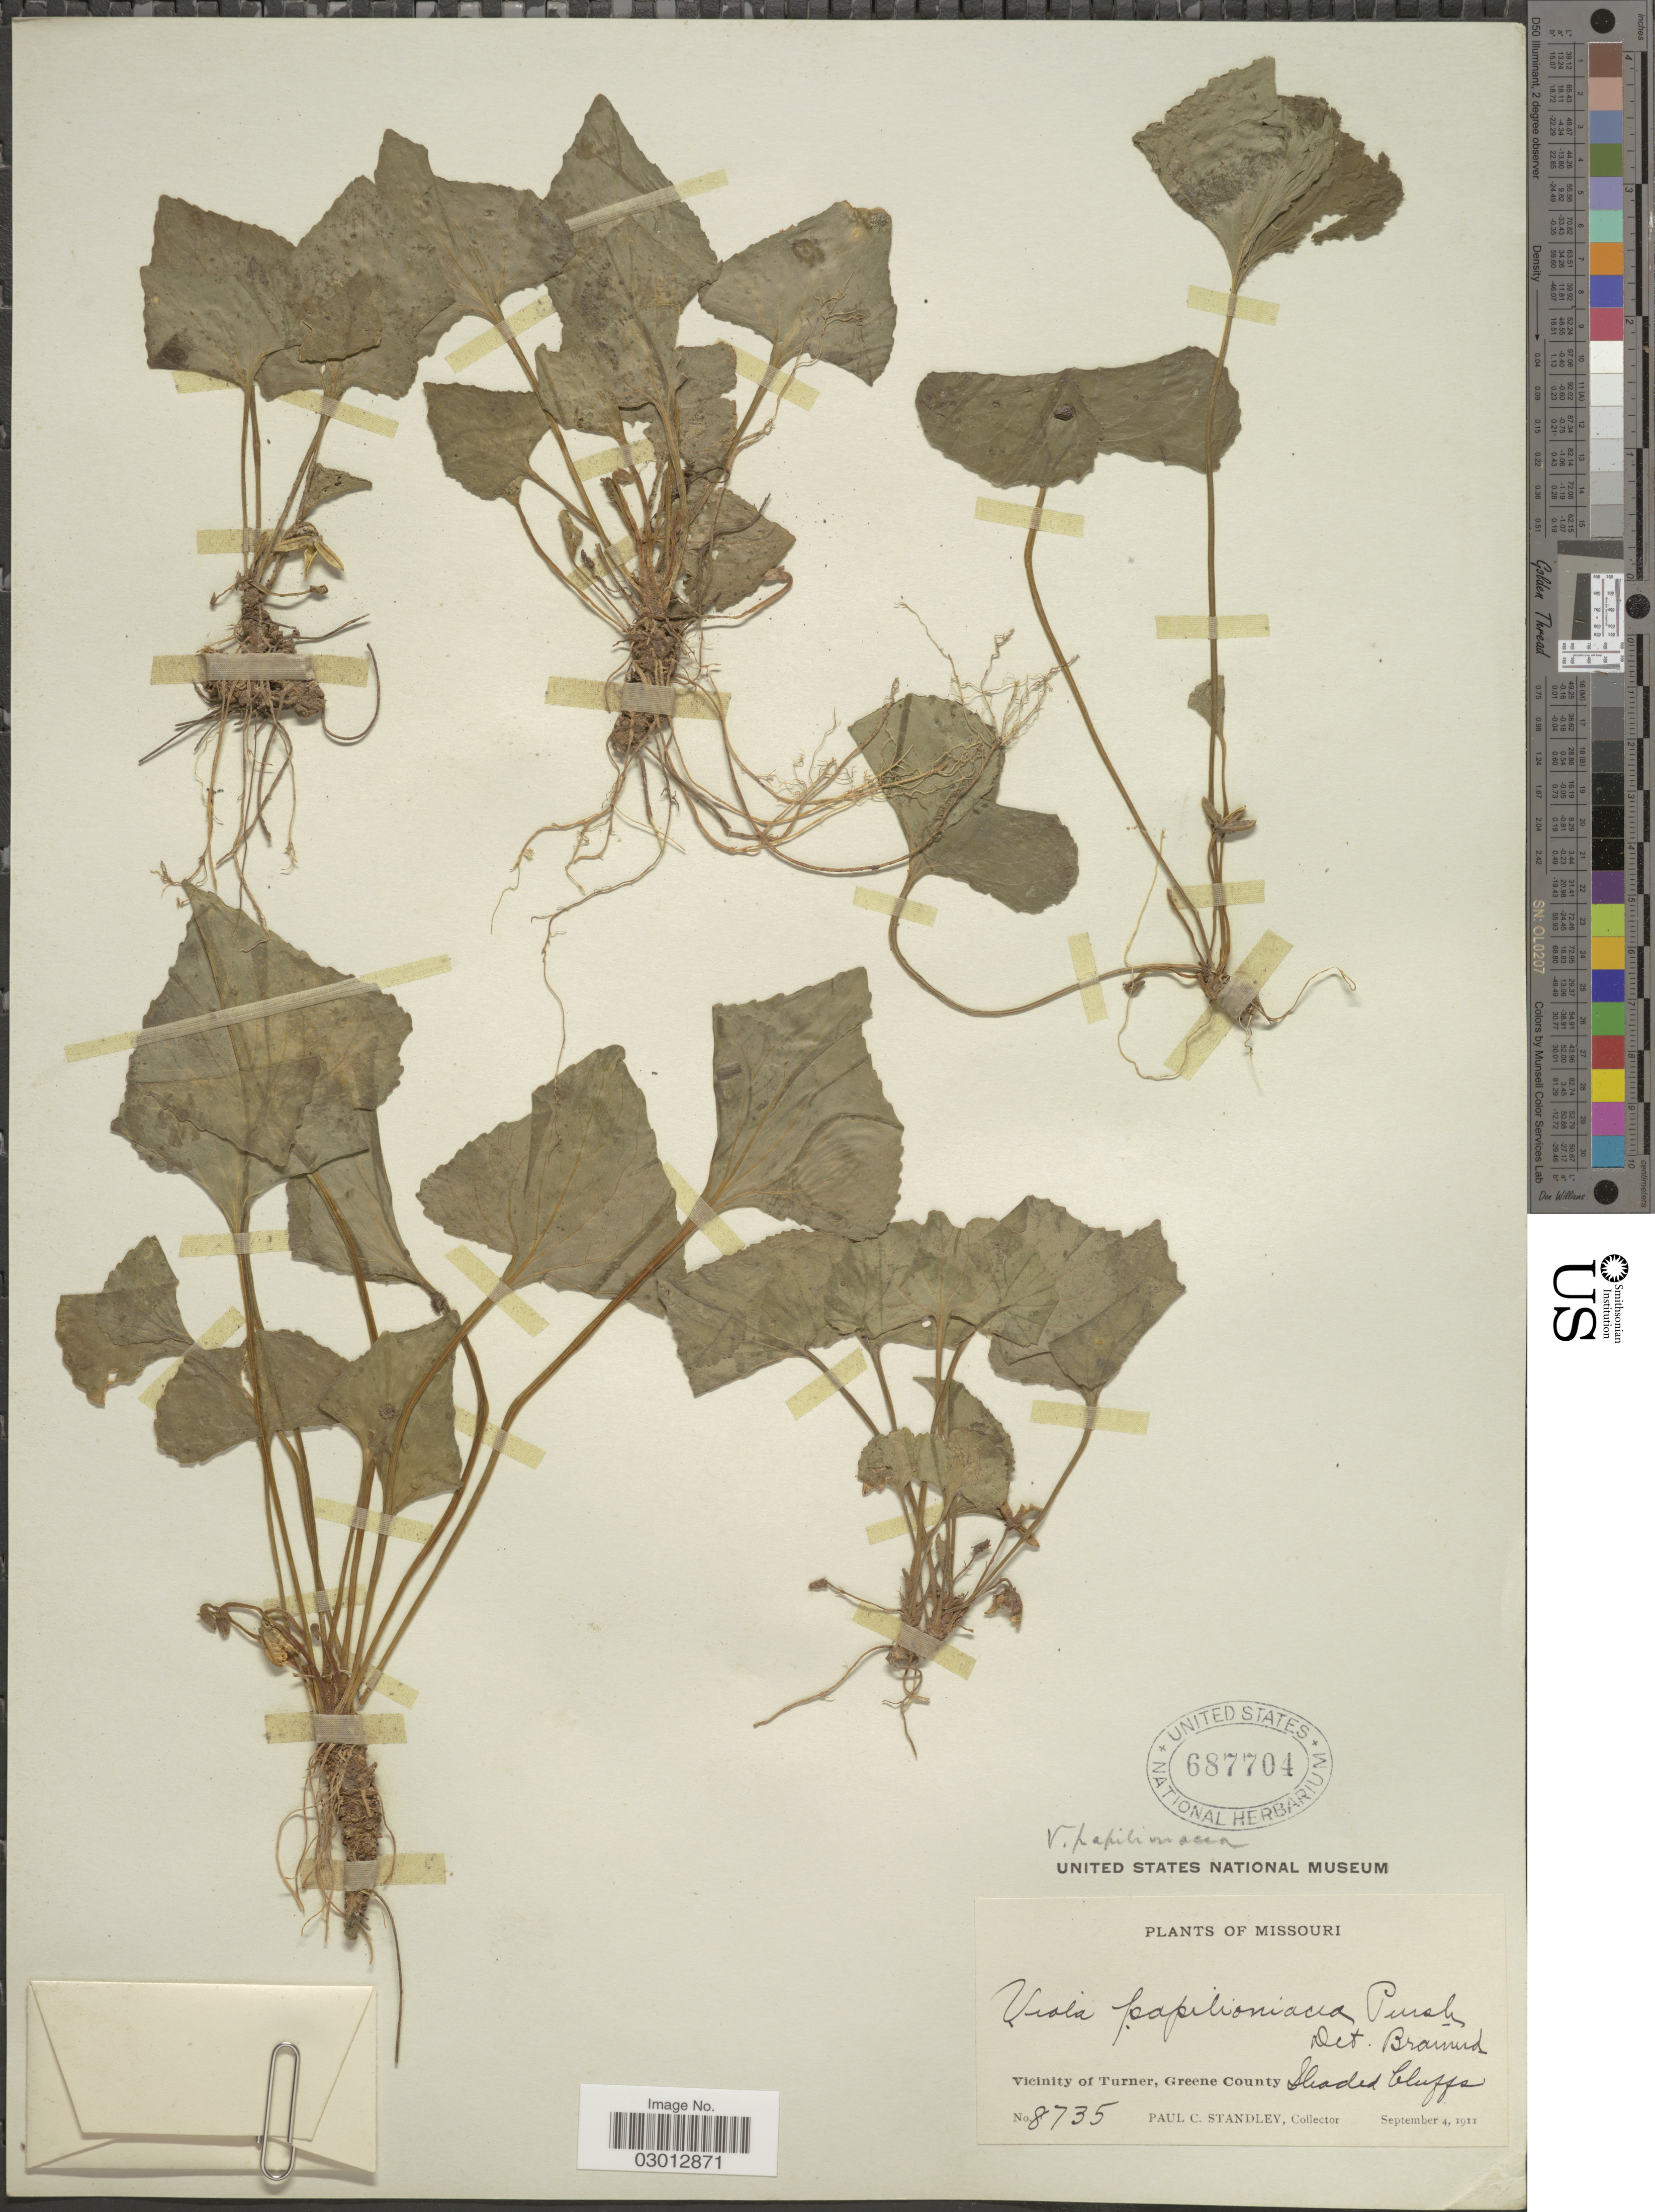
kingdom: Plantae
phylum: Tracheophyta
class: Magnoliopsida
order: Malpighiales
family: Violaceae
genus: Viola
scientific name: Viola papilionacea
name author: Pursh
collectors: P. C. Standley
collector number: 8735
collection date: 1911-09-04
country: United States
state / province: Missouri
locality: Vicinity of Turner, Greene County.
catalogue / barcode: US 687704